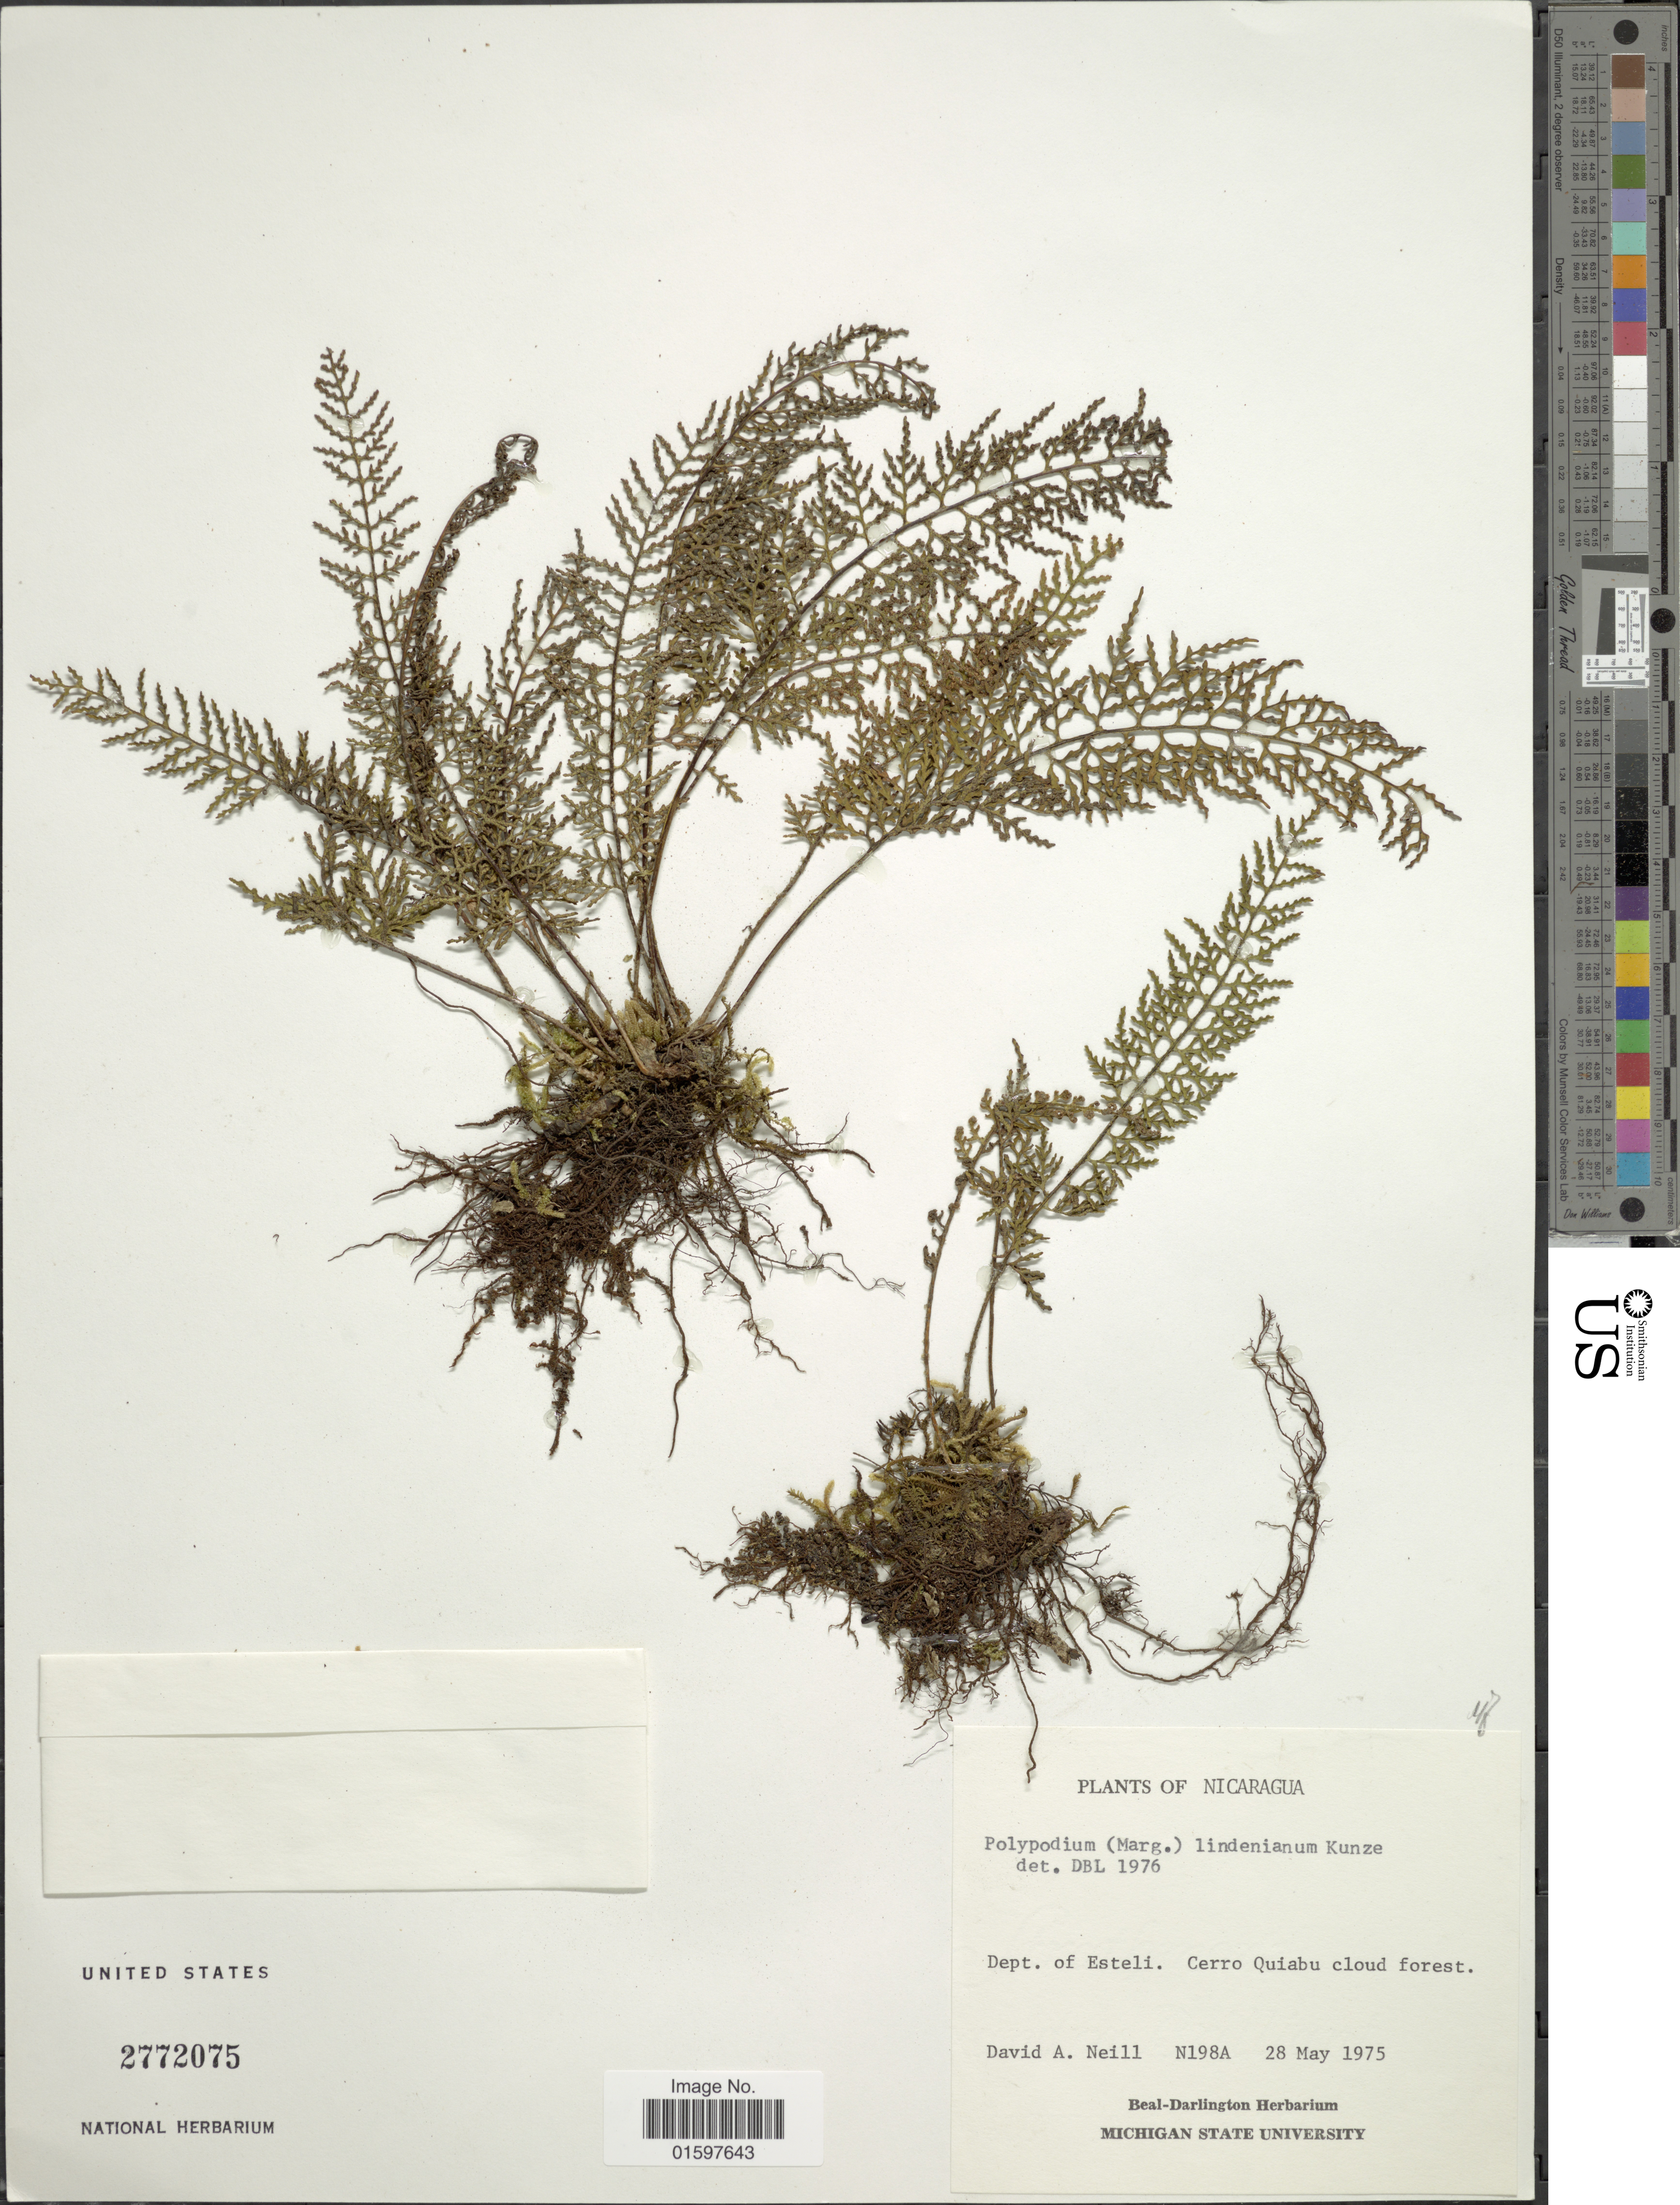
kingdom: Plantae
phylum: Tracheophyta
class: Polypodiopsida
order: Polypodiales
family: Polypodiaceae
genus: Pleopeltis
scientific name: Pleopeltis lindeniana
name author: (Kunze) A.R. Sm. & Tejero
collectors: D. A. Neill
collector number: N198A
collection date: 1975-05-28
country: Nicaragua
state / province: Esteli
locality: Dept. of Esteli, Cerro Quiabu cloud forest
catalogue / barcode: US 2772075